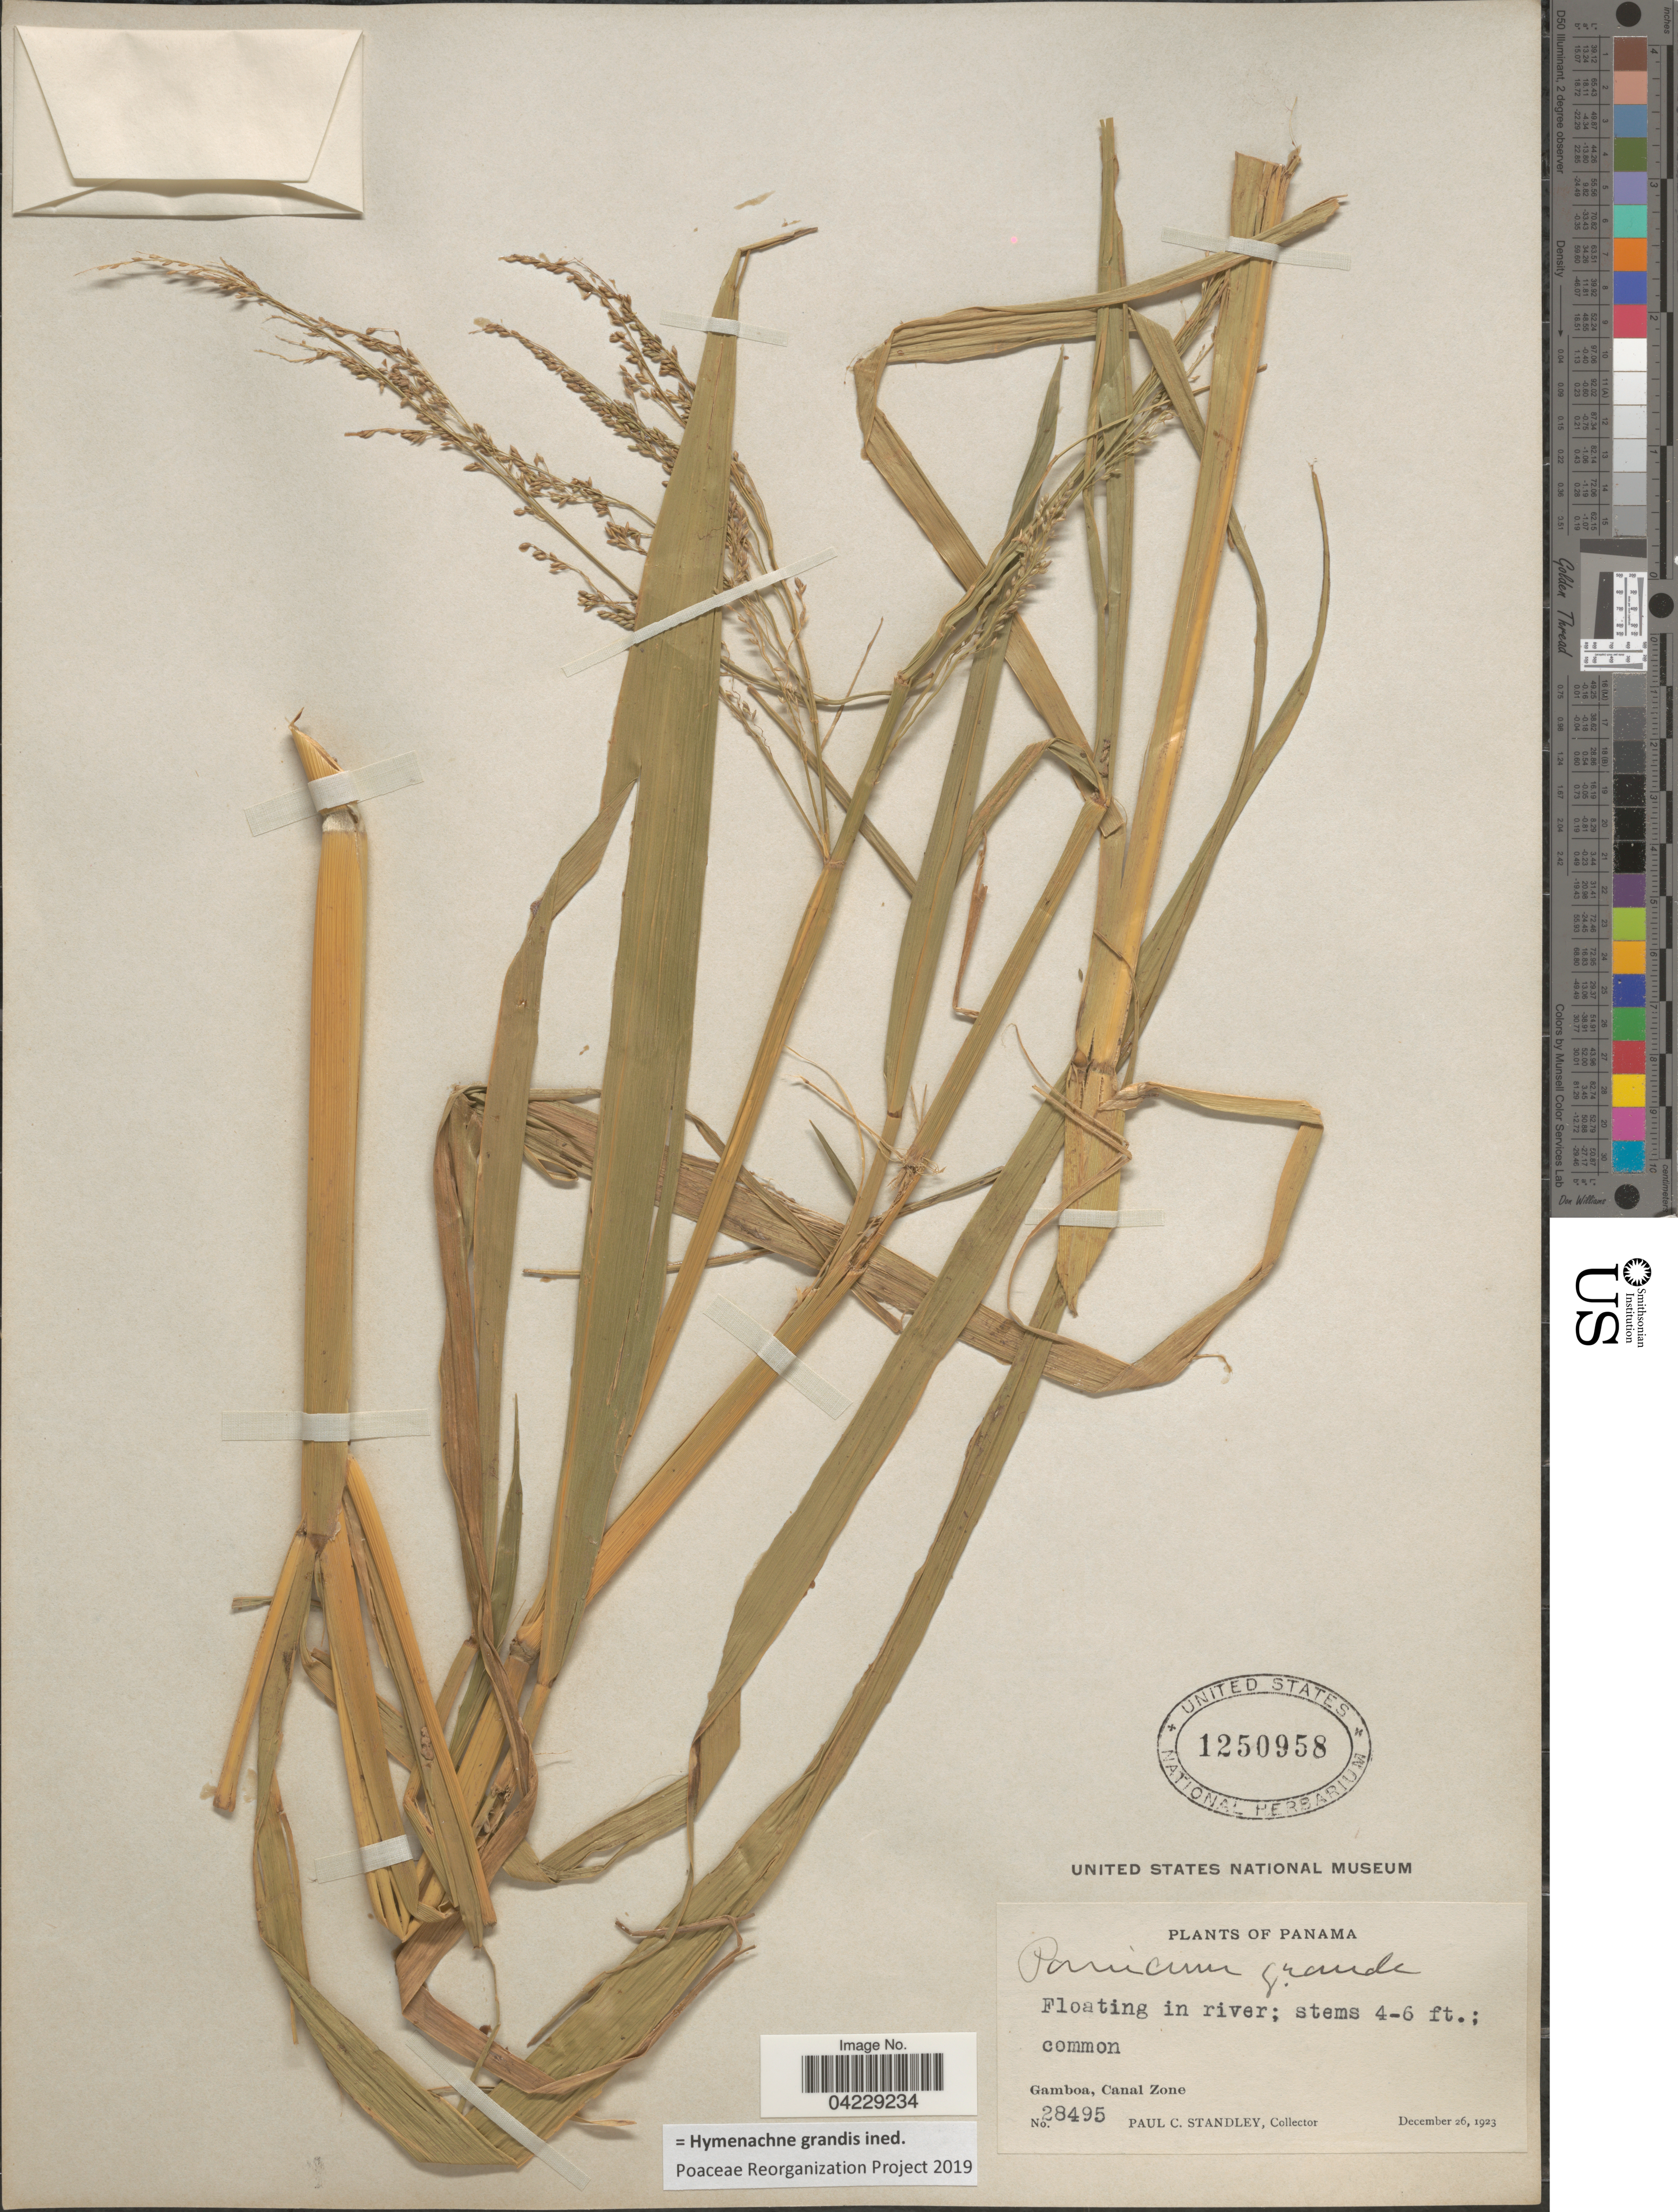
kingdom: Plantae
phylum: Tracheophyta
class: Liliopsida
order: Poales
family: Poaceae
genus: Hymenachne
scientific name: Hymenachne grandis ined. prp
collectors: P. C. Standley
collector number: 28495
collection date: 1923-12-26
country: Panama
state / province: Colón / Panamá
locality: Gamboa, Canal Zone.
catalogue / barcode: US 1250958